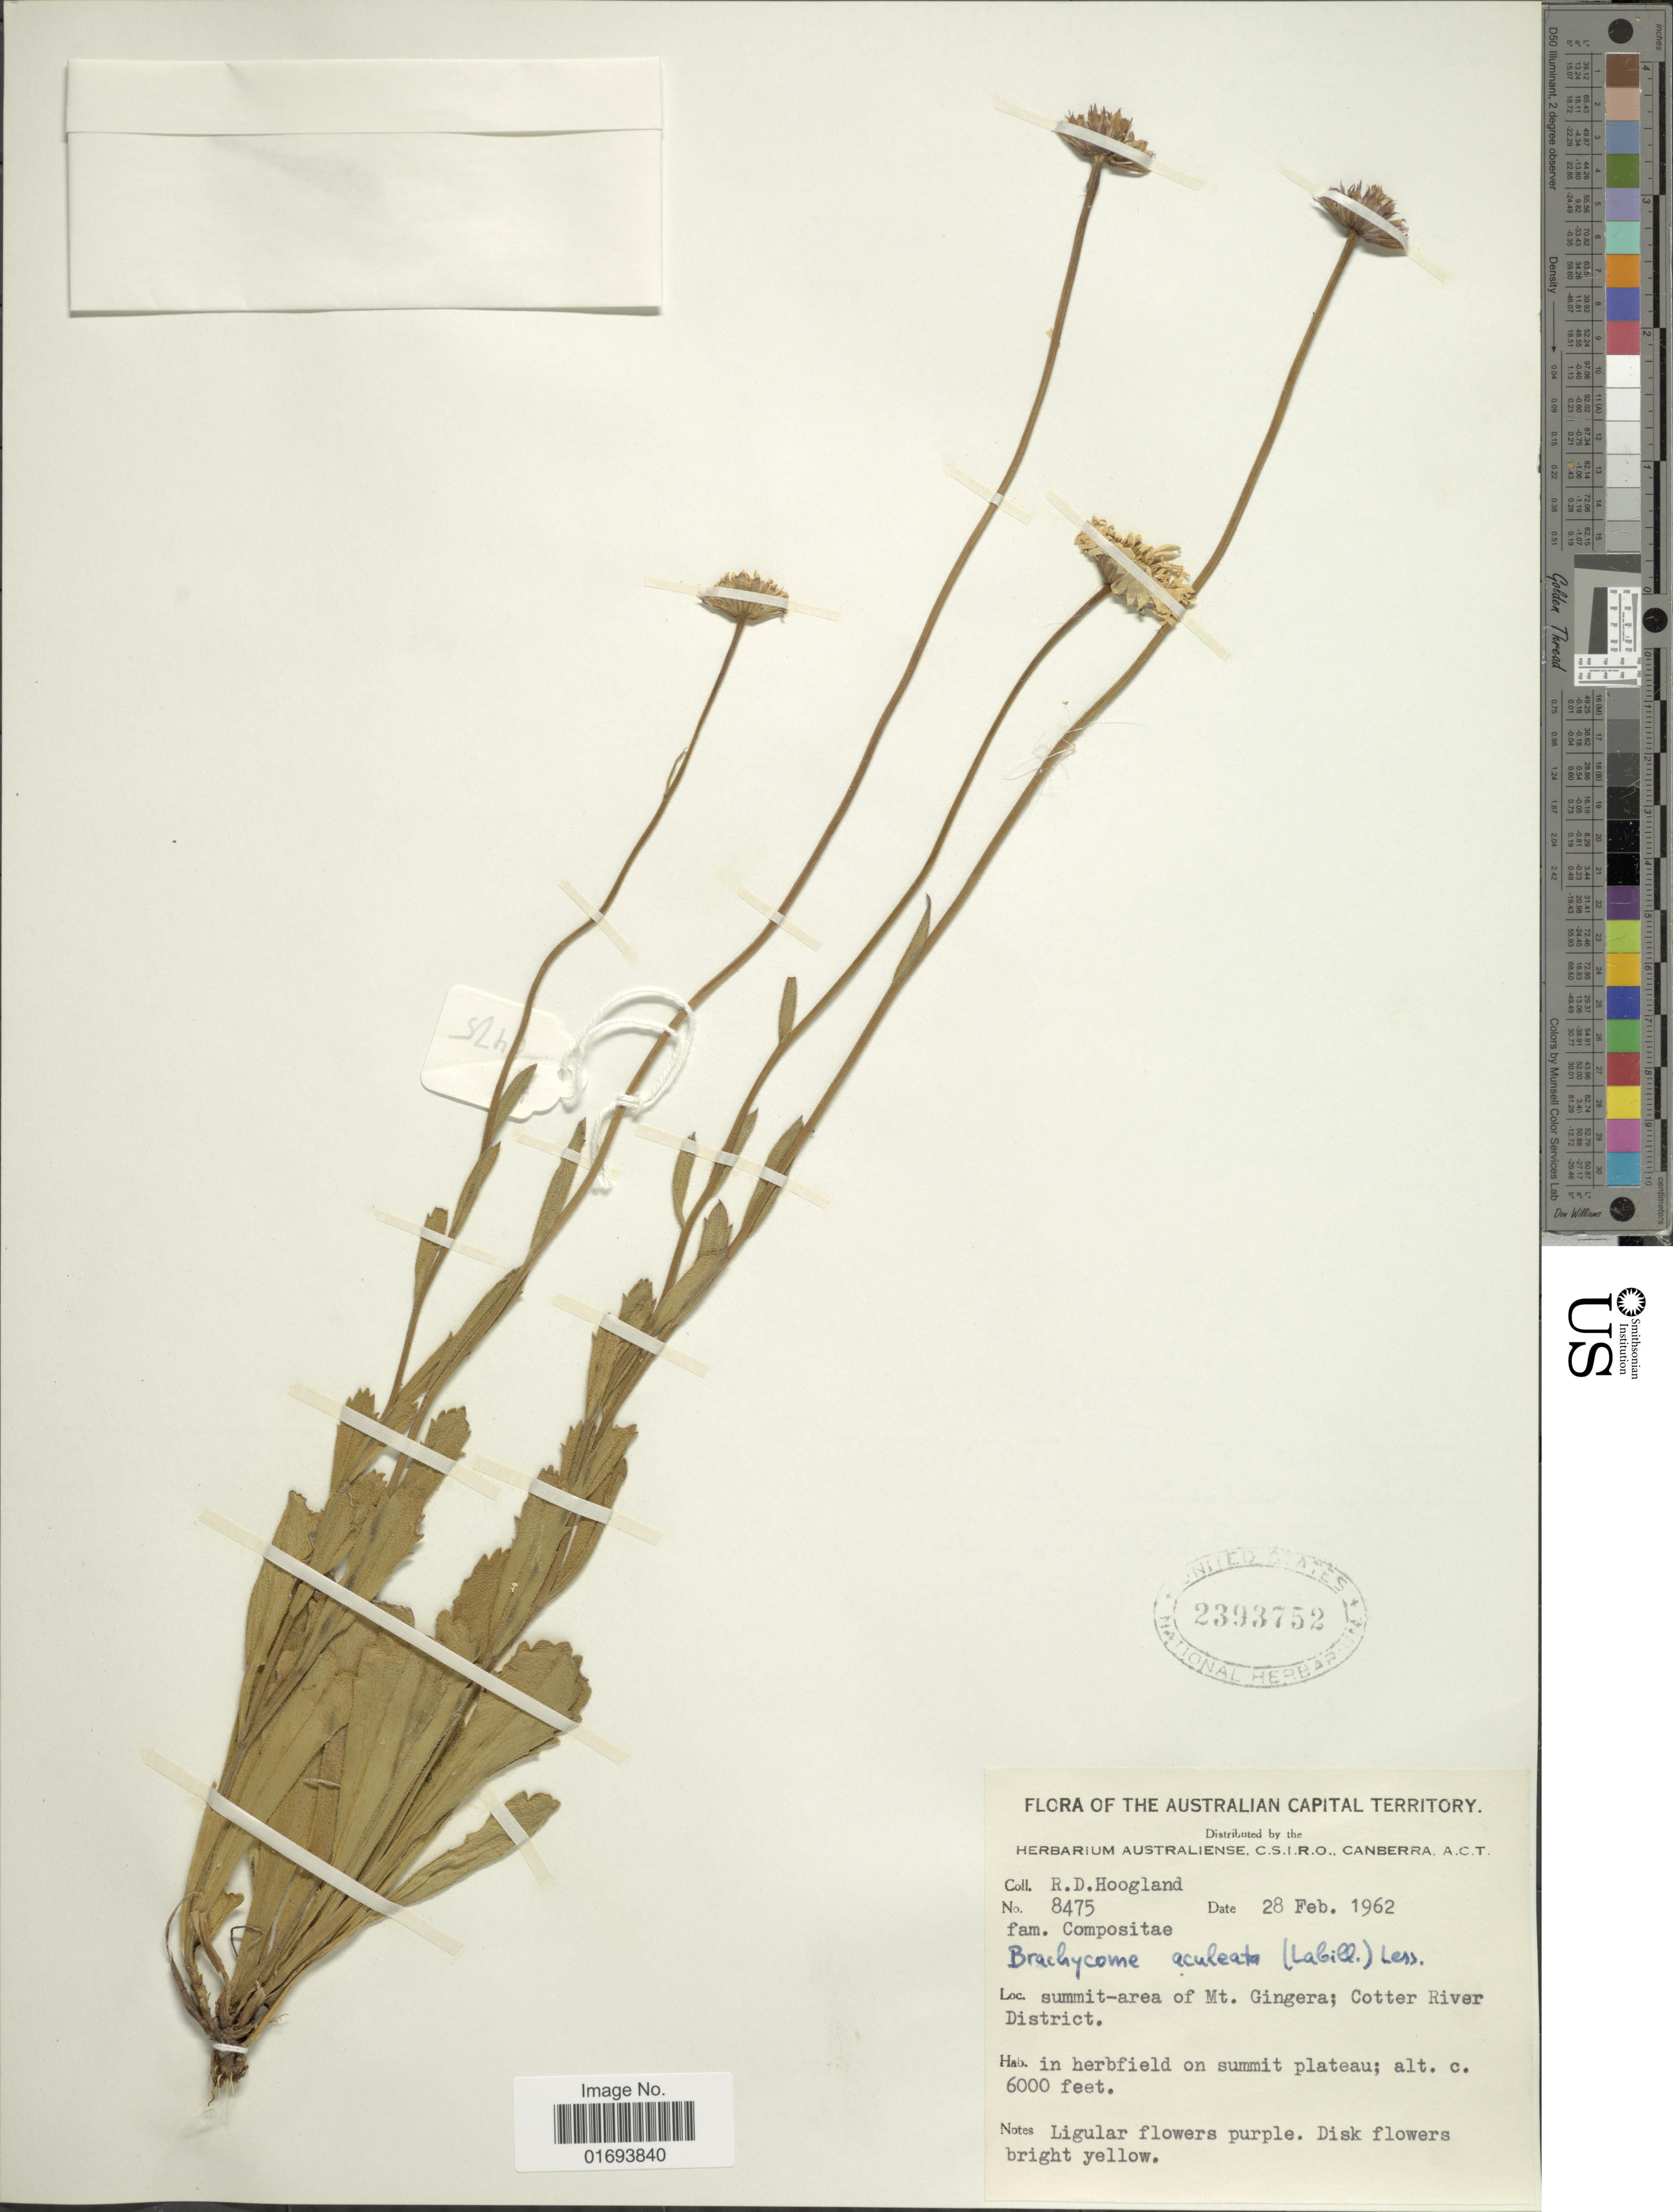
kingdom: Plantae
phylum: Tracheophyta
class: Magnoliopsida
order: Asterales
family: Asteraceae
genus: Brachyscome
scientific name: Brachyscome aculeata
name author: (Labill.) Less.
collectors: R. D. Hoogland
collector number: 8475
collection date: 1962-02-28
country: Australia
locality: Summit-area of Mt. Gingera; Cotter River District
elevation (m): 1829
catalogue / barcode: US 2393752